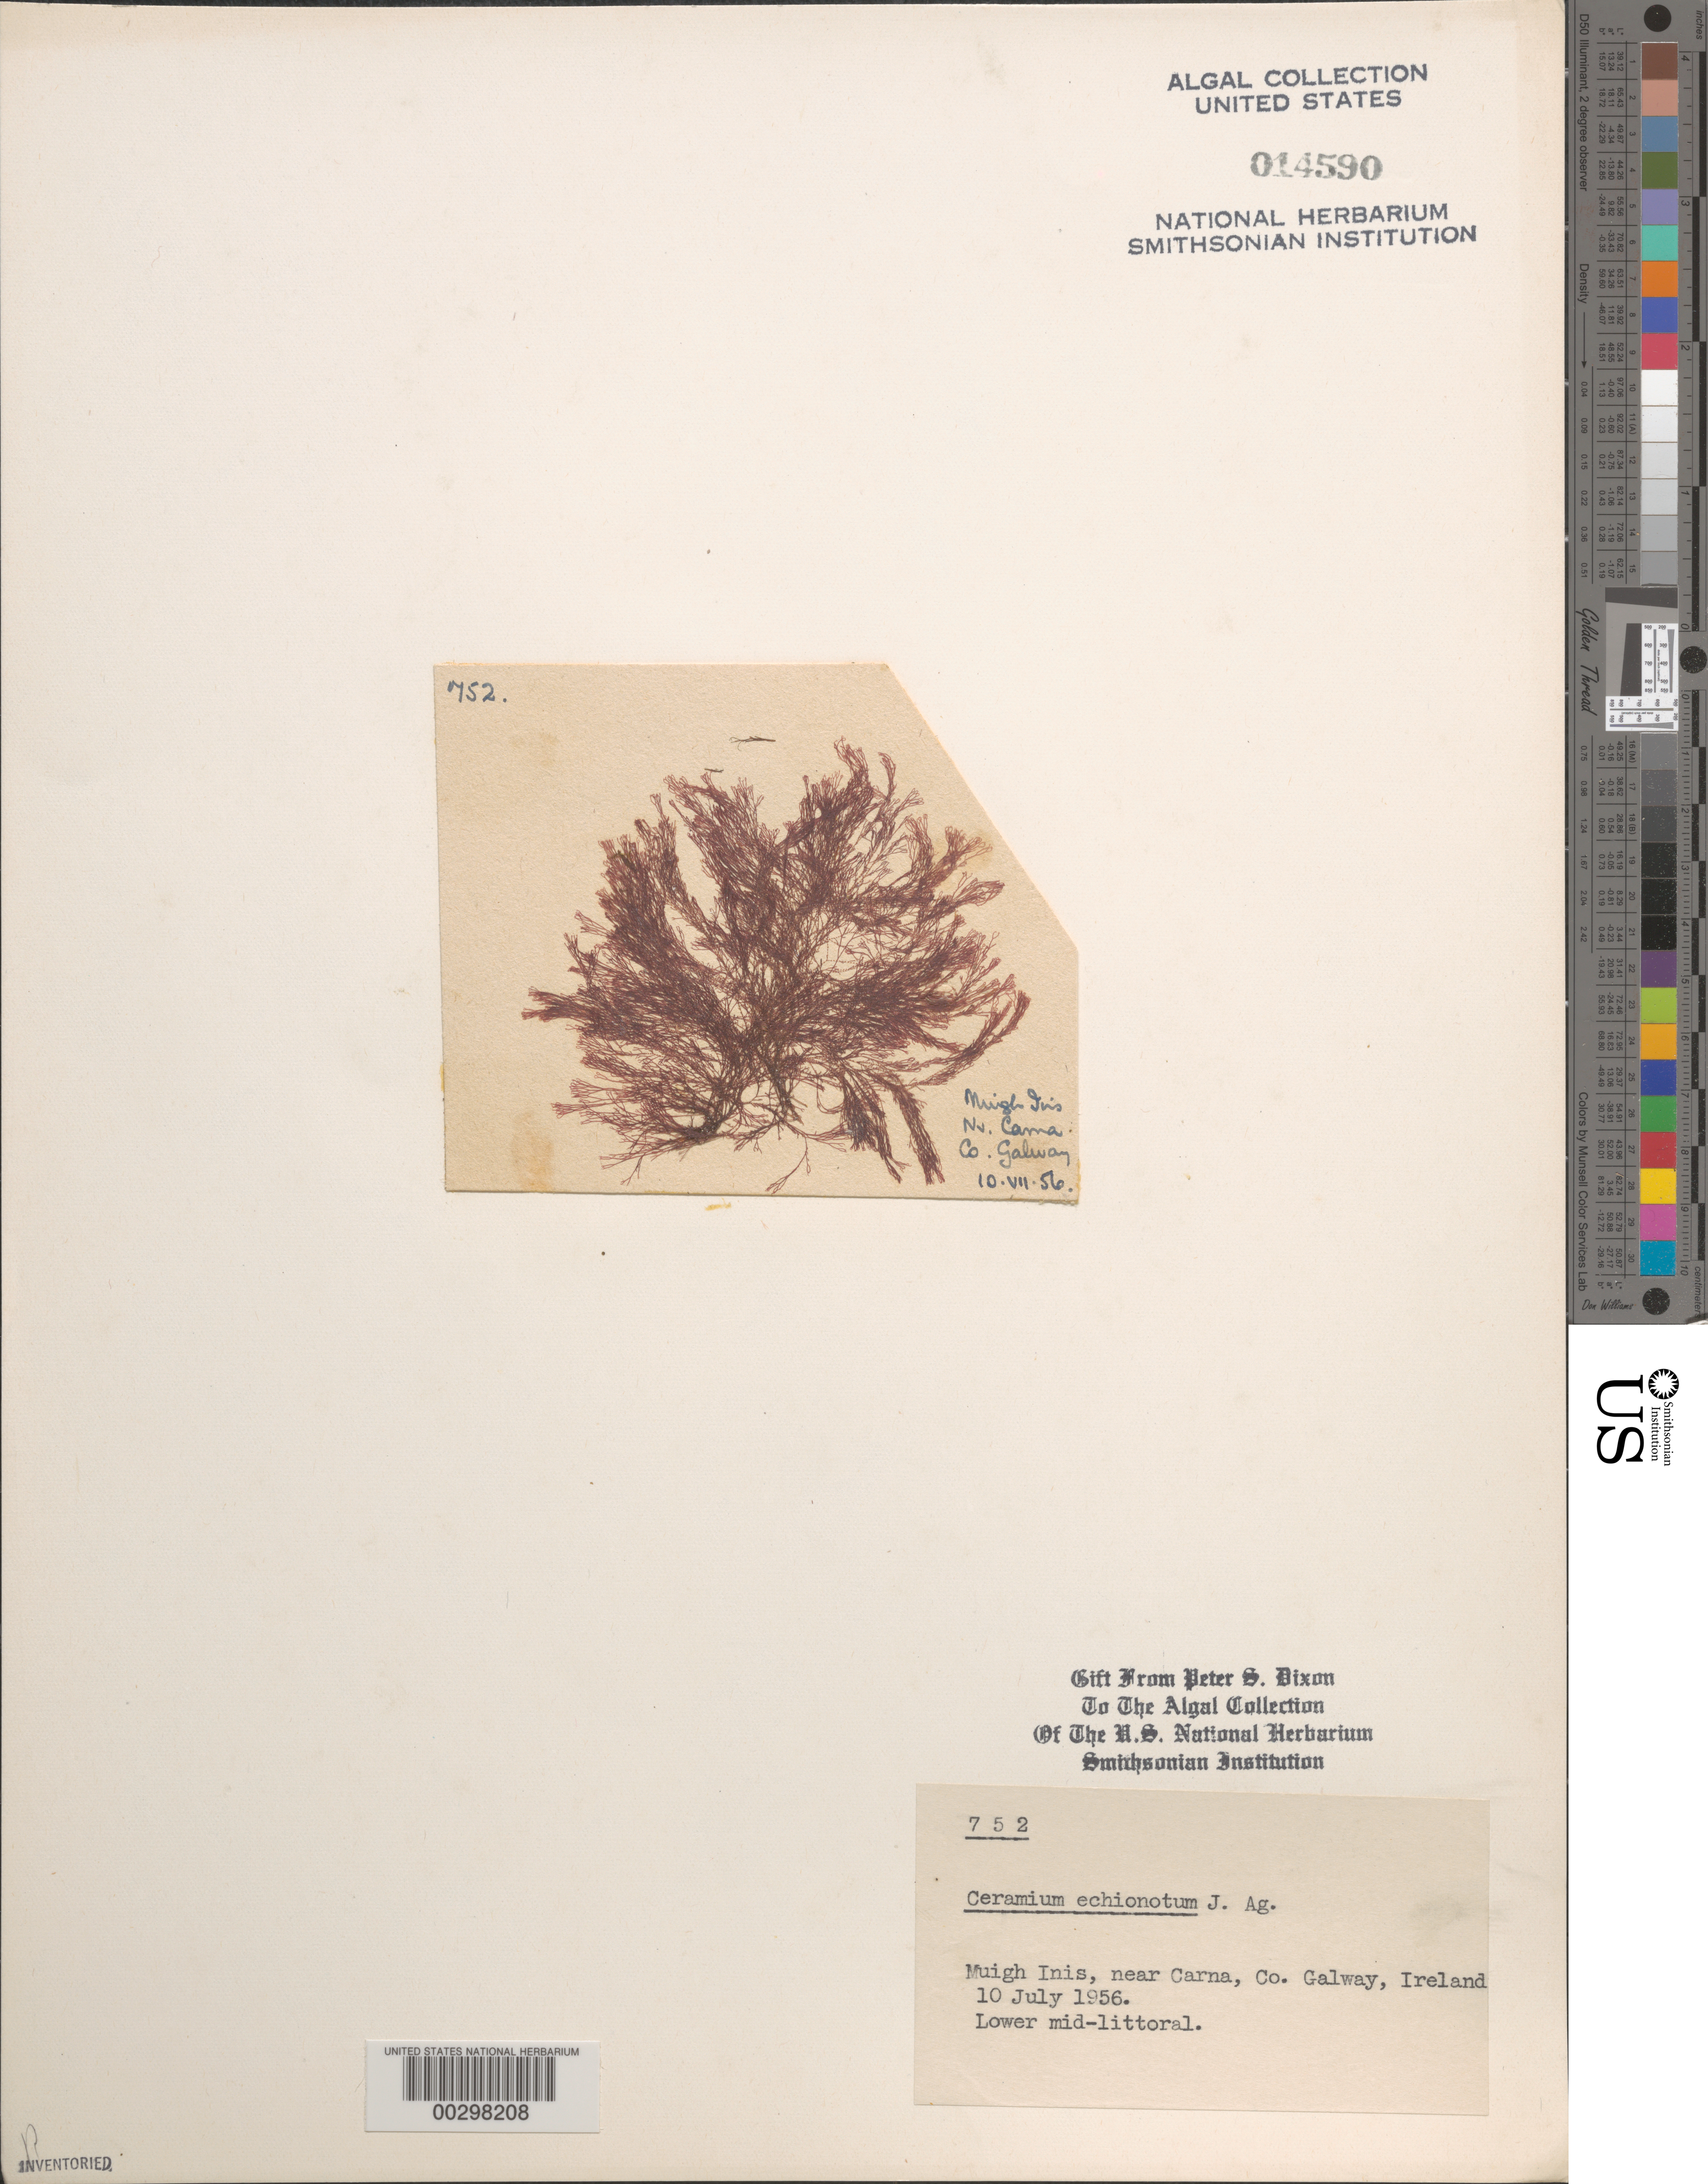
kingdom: Plantae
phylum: Rhodophyta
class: Florideophyceae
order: Ceramiales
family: Ceramiaceae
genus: Ceramium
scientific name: Ceramium echionotum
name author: J. Agardh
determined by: Dixon, P. S.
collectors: P. S. Dixon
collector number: PSD 752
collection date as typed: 10 Jul 1956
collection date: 1956-07-10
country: Ireland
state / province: Connaught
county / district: Galway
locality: Muigh Inis, near Carna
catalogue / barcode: US 14590